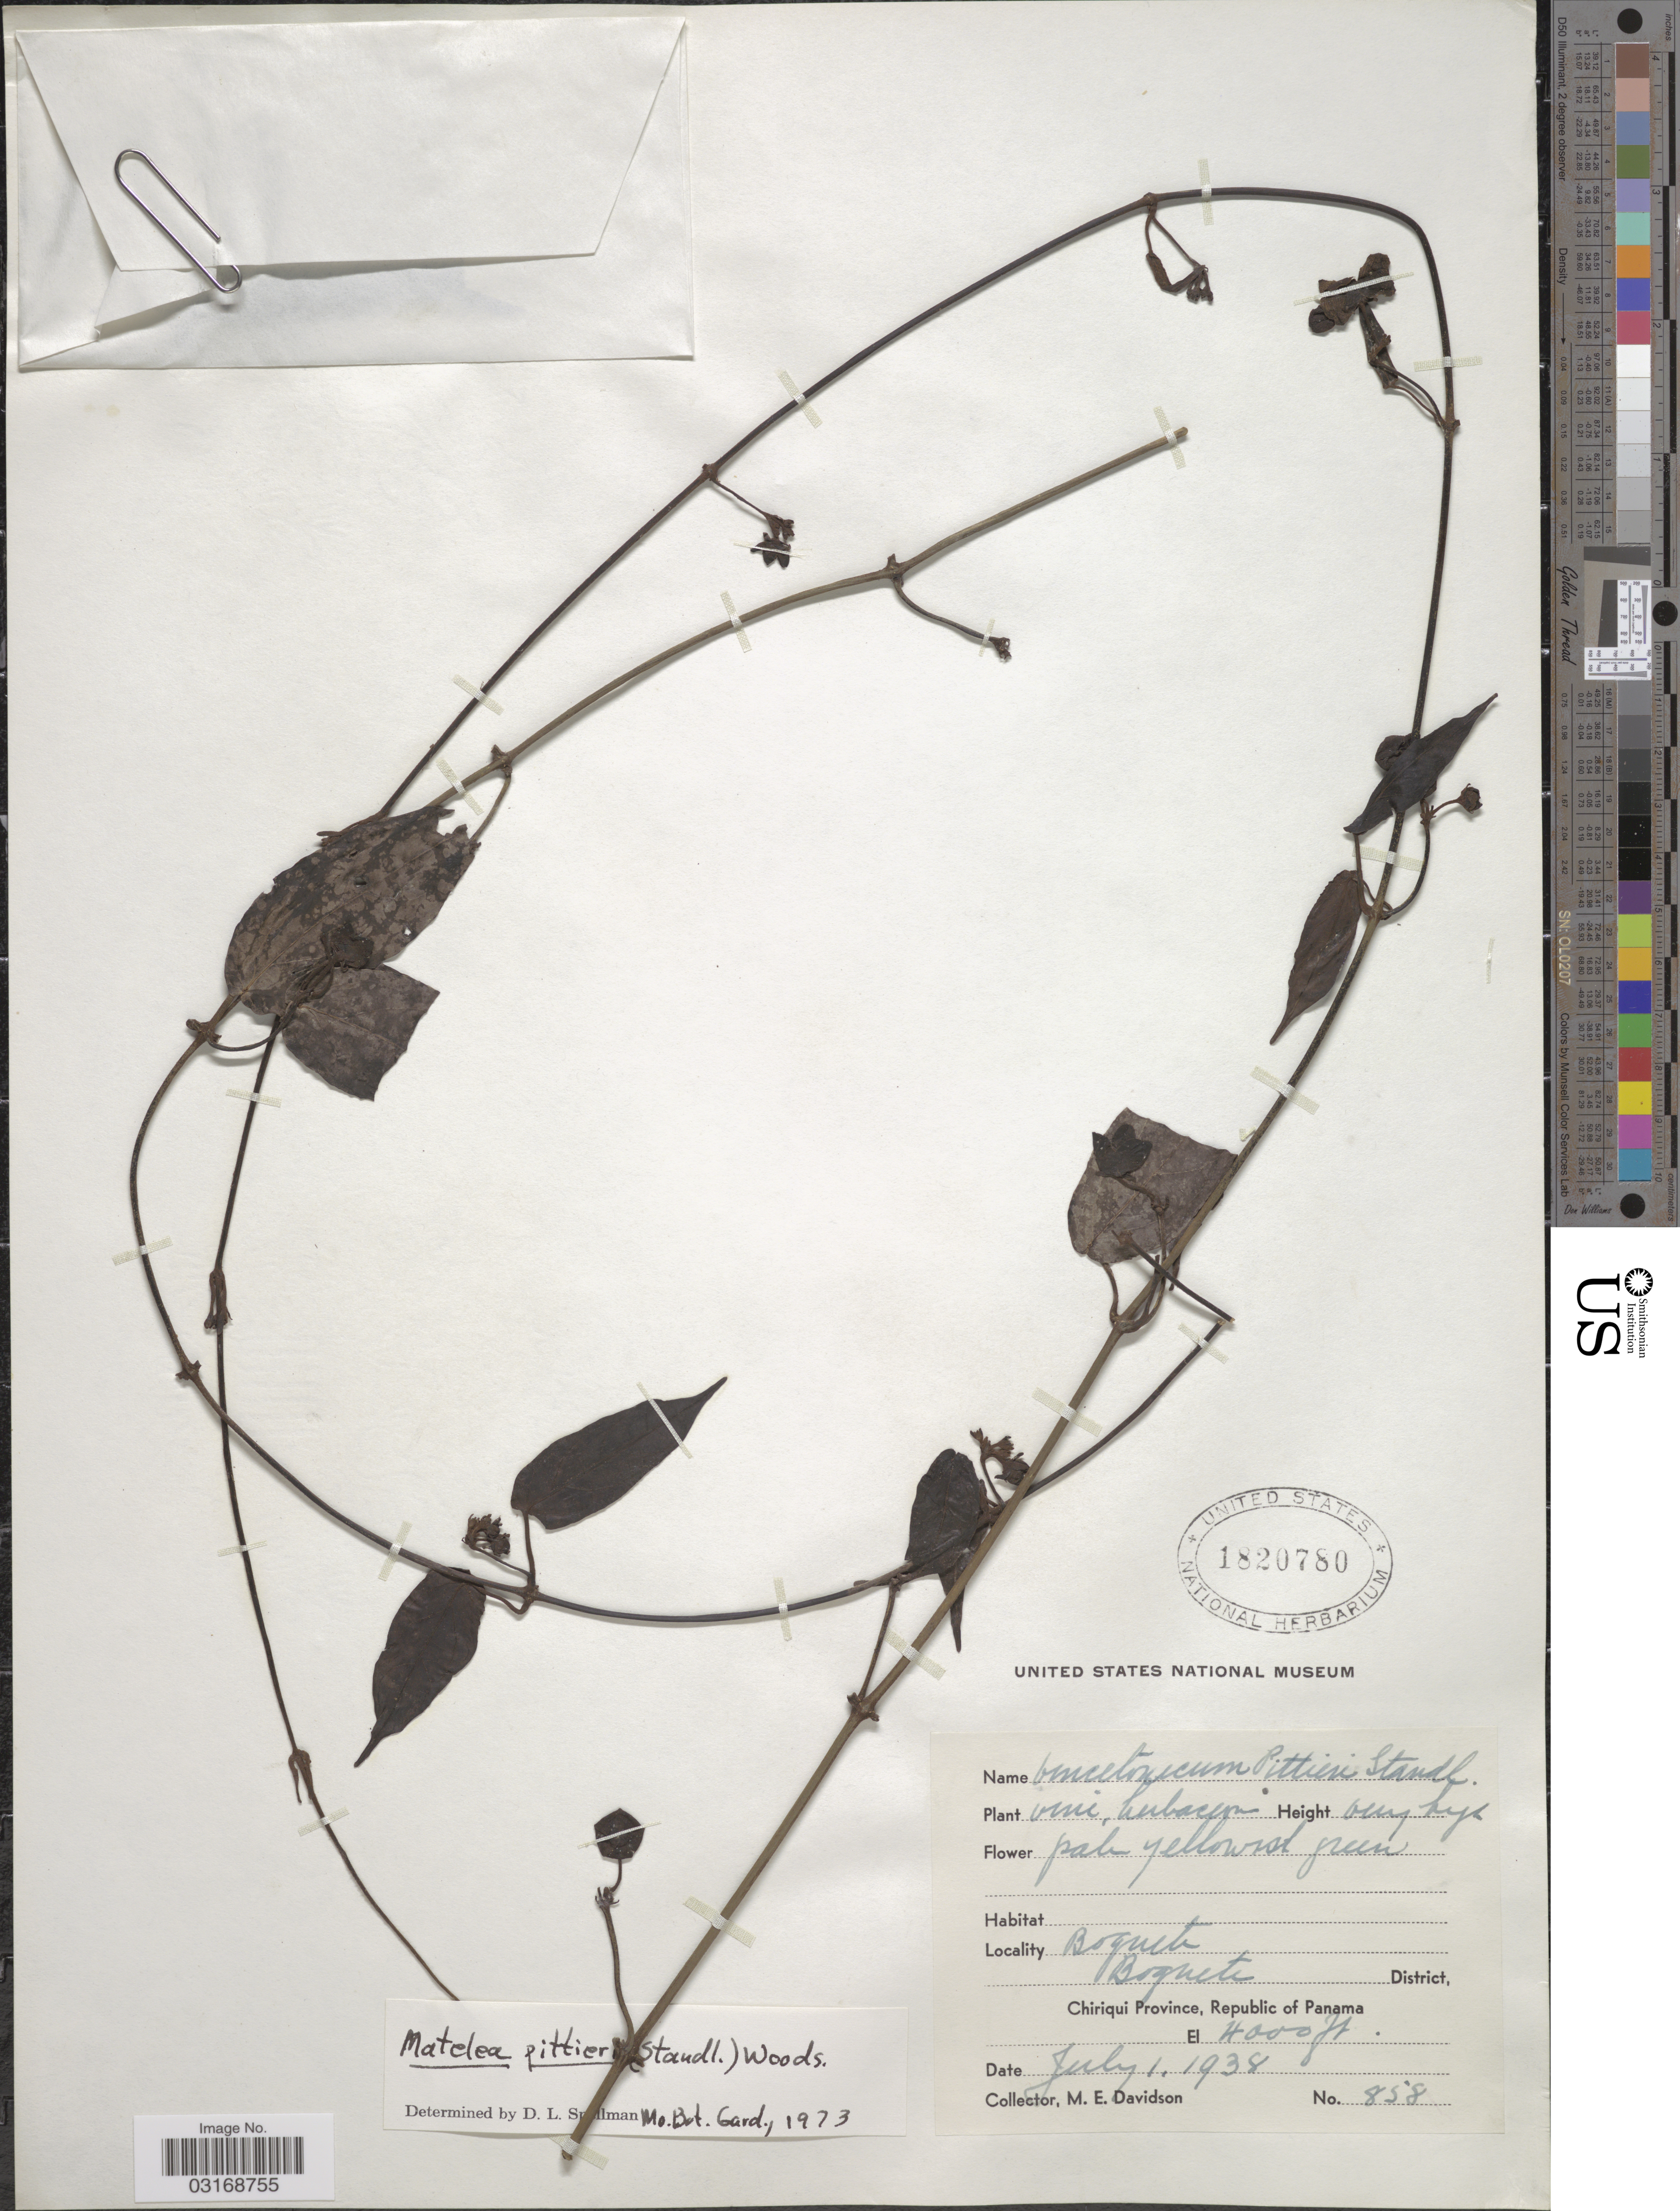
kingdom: Plantae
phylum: Tracheophyta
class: Magnoliopsida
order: Gentianales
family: Apocynaceae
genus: Matelea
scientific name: Matelea pittieri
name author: (Standl.) Woodson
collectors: M. E. Davidson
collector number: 858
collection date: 1938-07-01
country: Panama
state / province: Chiriqui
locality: Boquete. Boquete District, Chiriqui Province, Republic of Panama.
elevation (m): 1219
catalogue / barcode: US 1820780